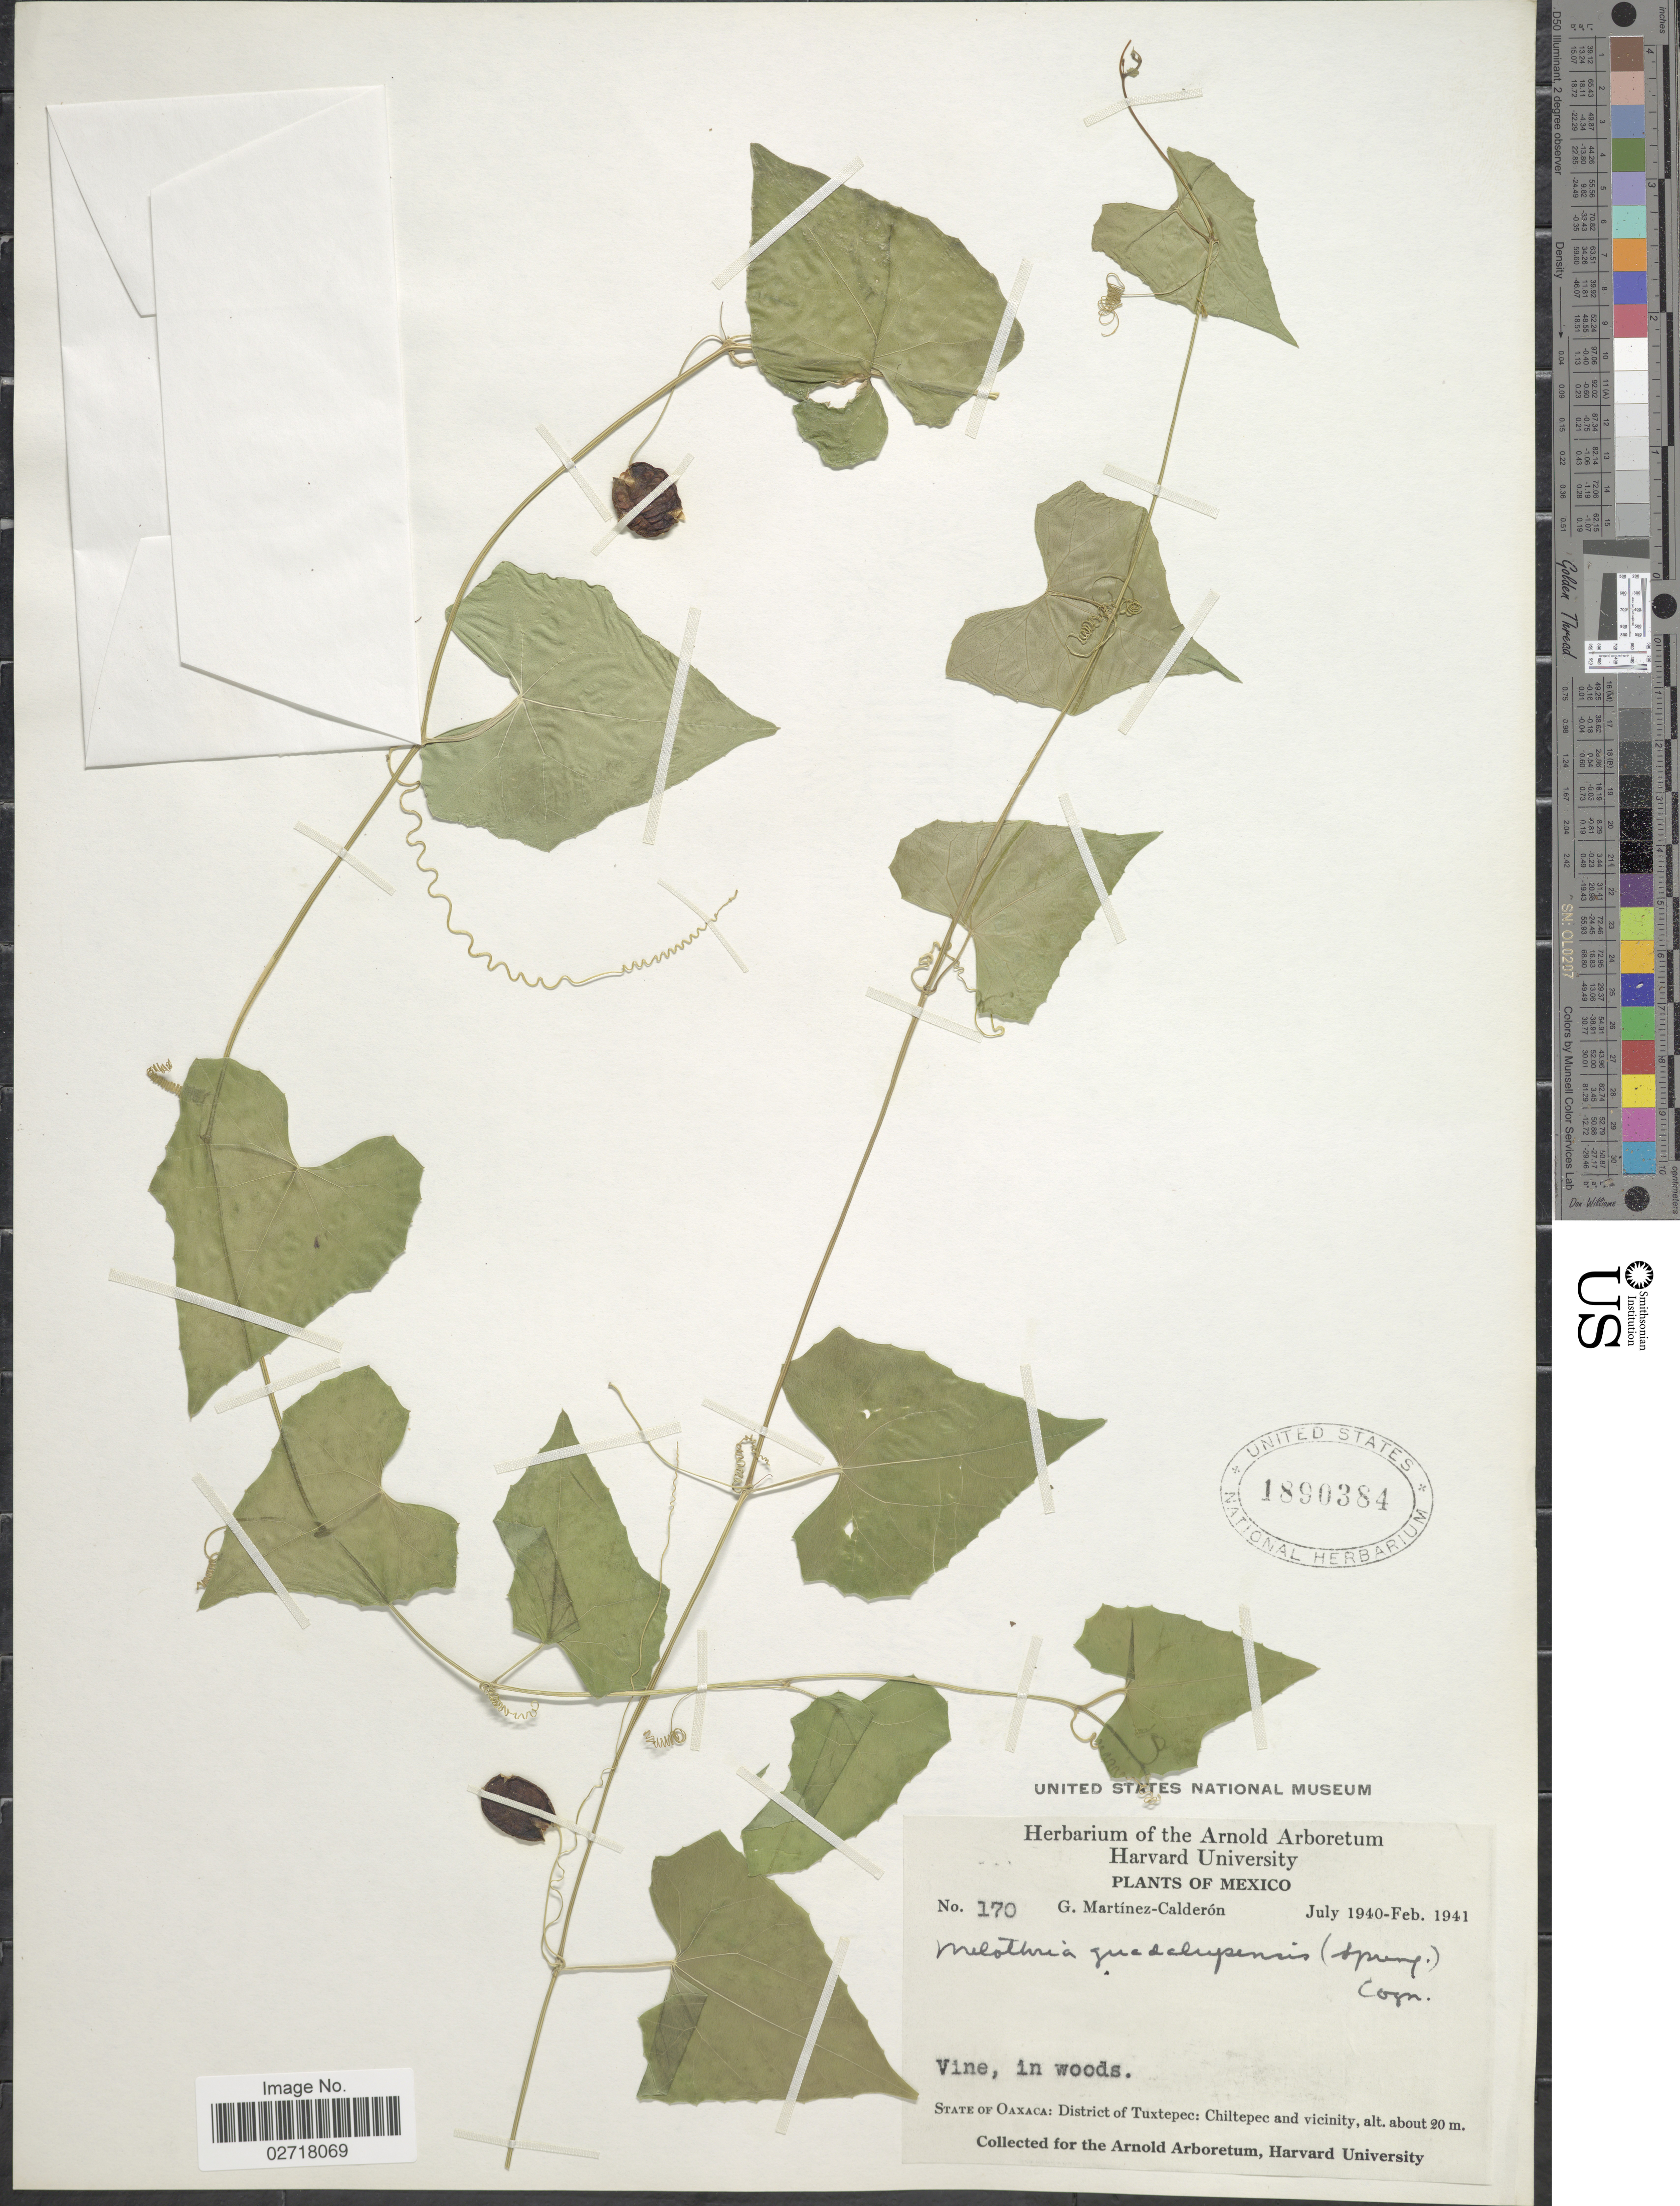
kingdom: Plantae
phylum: Tracheophyta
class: Magnoliopsida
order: Cucurbitales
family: Cucurbitaceae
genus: Melothria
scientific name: Melothria pendula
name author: L.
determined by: U.S. National Herbarium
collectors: G. Martínez Calderón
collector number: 170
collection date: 1940-07/1941-02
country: Mexico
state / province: Oaxaca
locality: District of Tuxtepec: Chiltepec and vicinity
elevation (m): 20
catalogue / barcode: US 1890384